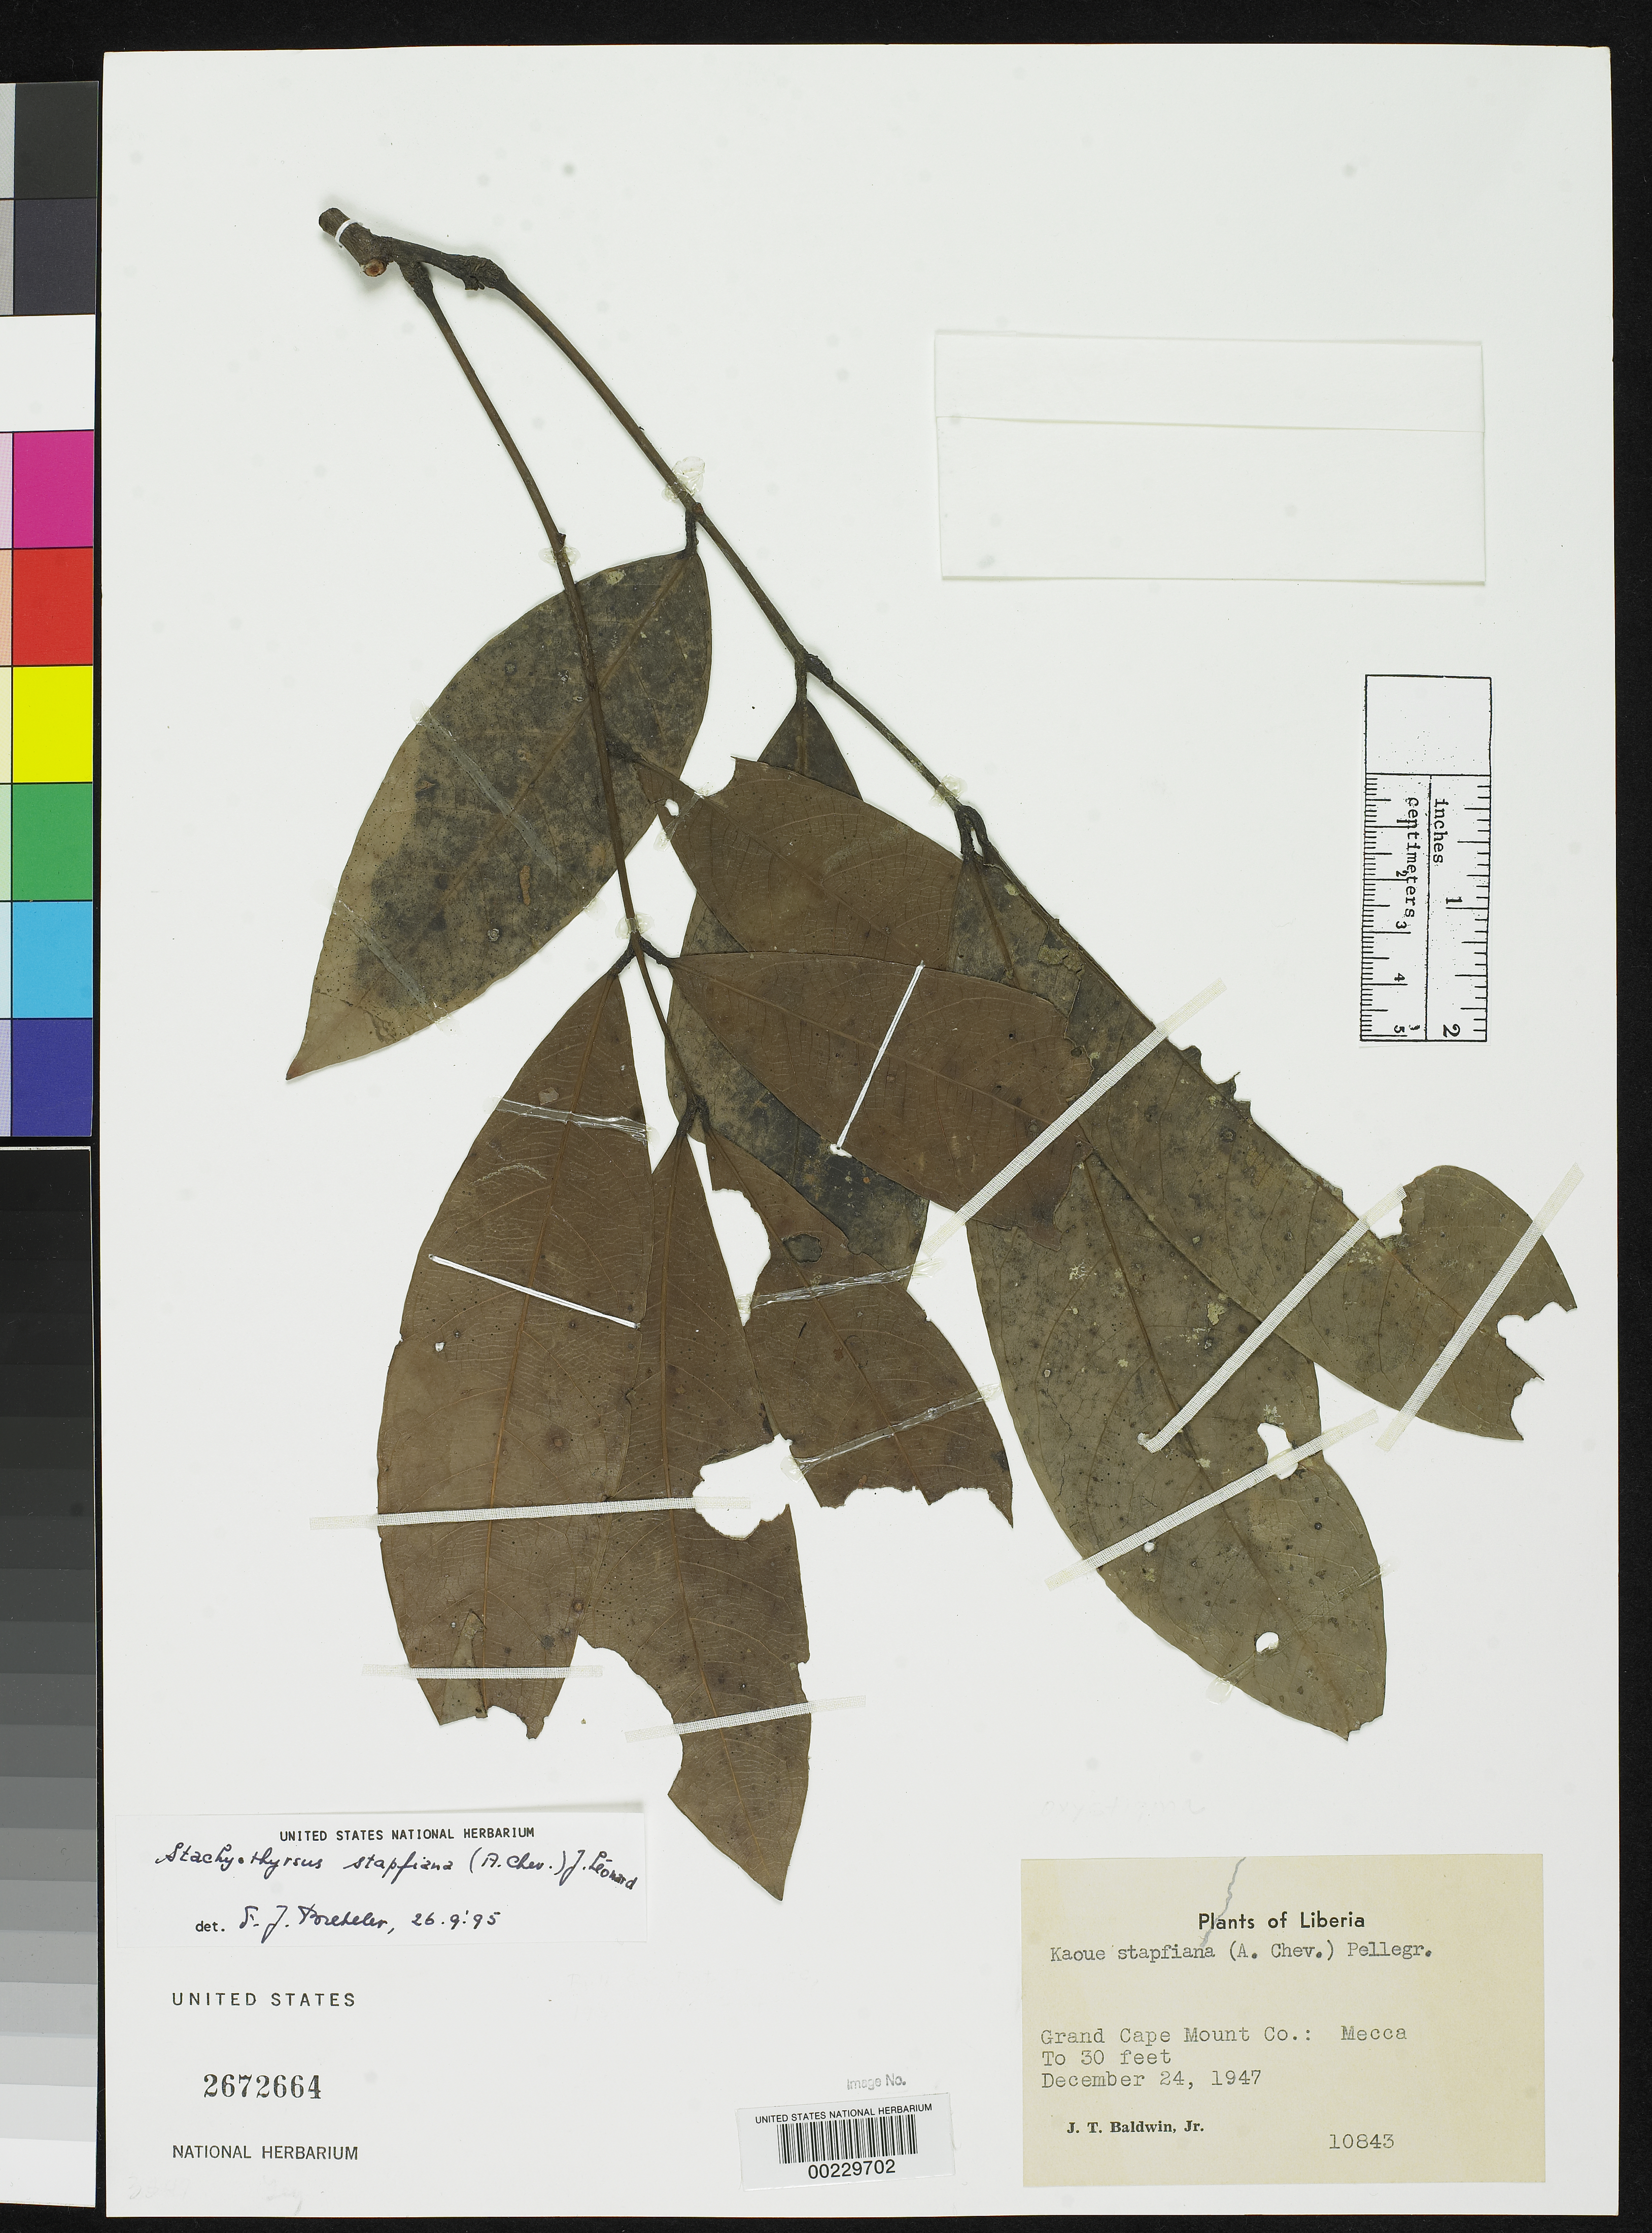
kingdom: Plantae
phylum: Tracheophyta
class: Magnoliopsida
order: Fabales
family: Fabaceae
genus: Stachyothyrsus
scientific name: Stachyothyrsus stapfiana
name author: (A. Chev.) J. Léonard & Voorh.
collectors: J. T. Baldwin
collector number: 10843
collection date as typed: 24 Dec 1947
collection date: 1947-12-24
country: Liberia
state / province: Grand Cape Mount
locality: Mecca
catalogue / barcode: US 2672664